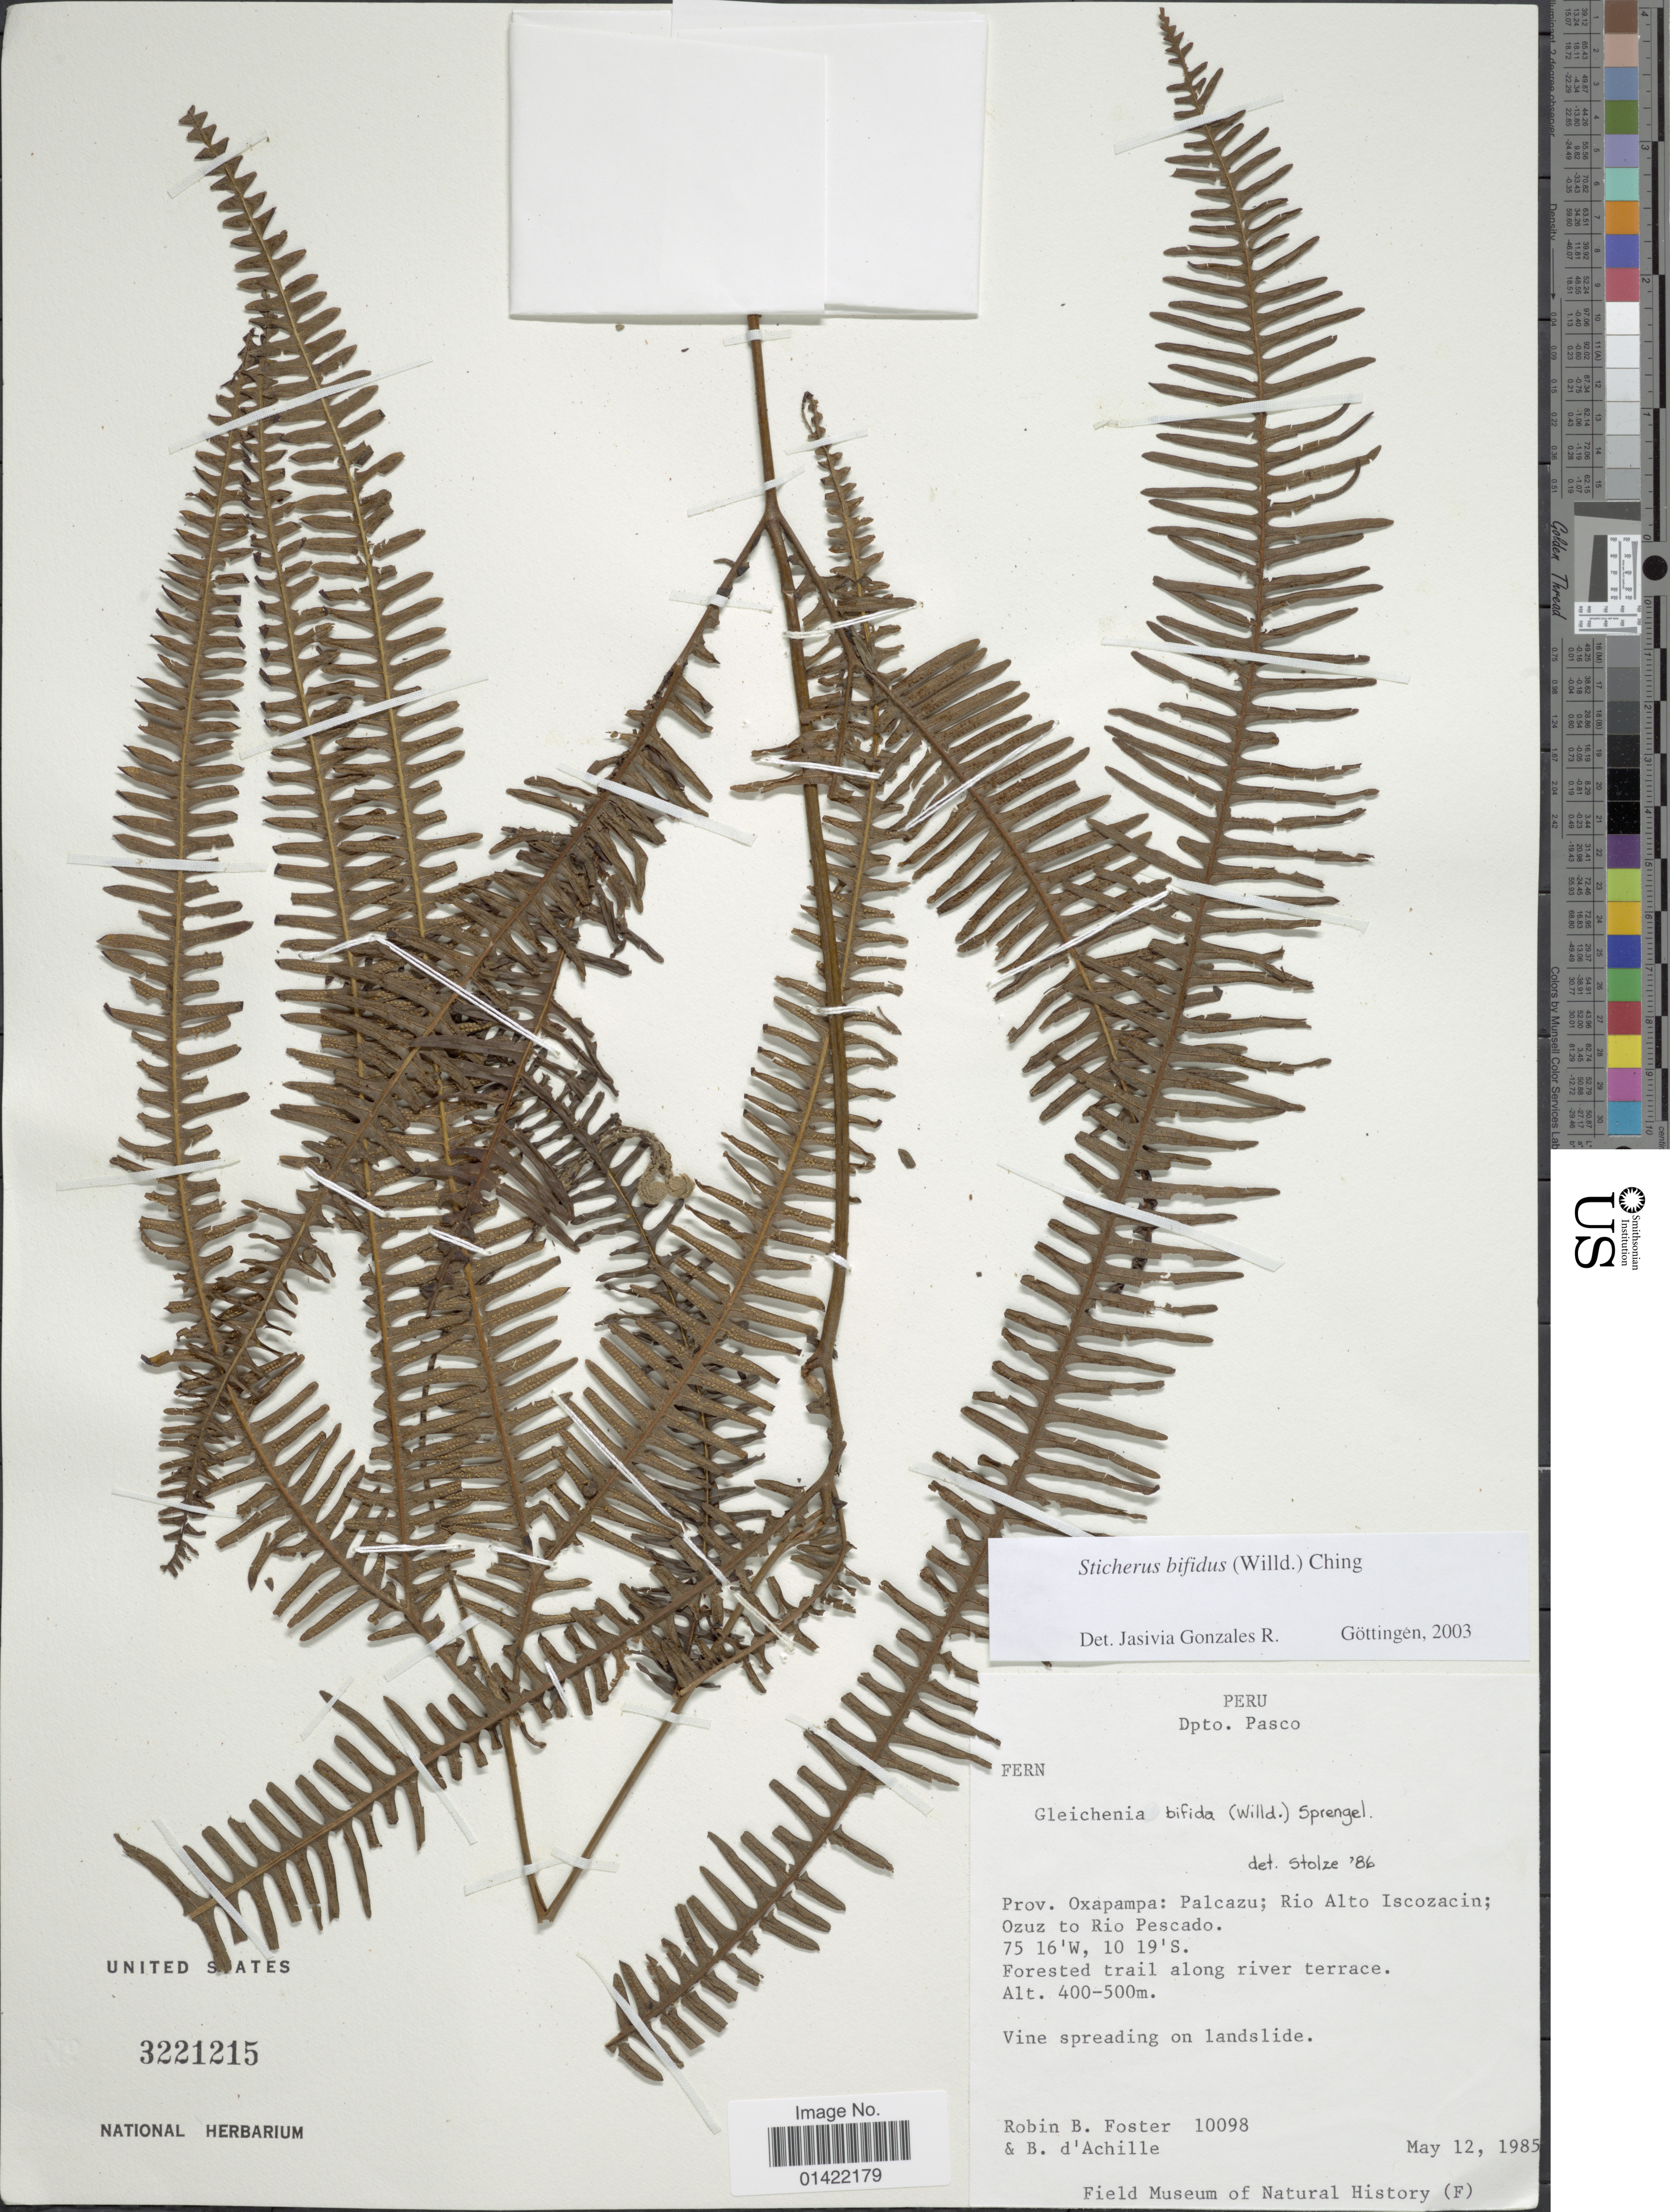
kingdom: Plantae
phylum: Tracheophyta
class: Polypodiopsida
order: Gleicheniales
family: Gleicheniaceae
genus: Sticherus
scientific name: Sticherus bifidus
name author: (Willd.) Ching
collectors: R. B. Foster & B. d'Achille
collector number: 10098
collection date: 1985-05-12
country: Peru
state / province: Pasco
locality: Prov. Oxapampa: Palcazu; Rio Alto Iscozacin; Ozuz to Rio Pescado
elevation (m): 400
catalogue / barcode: US 3221215